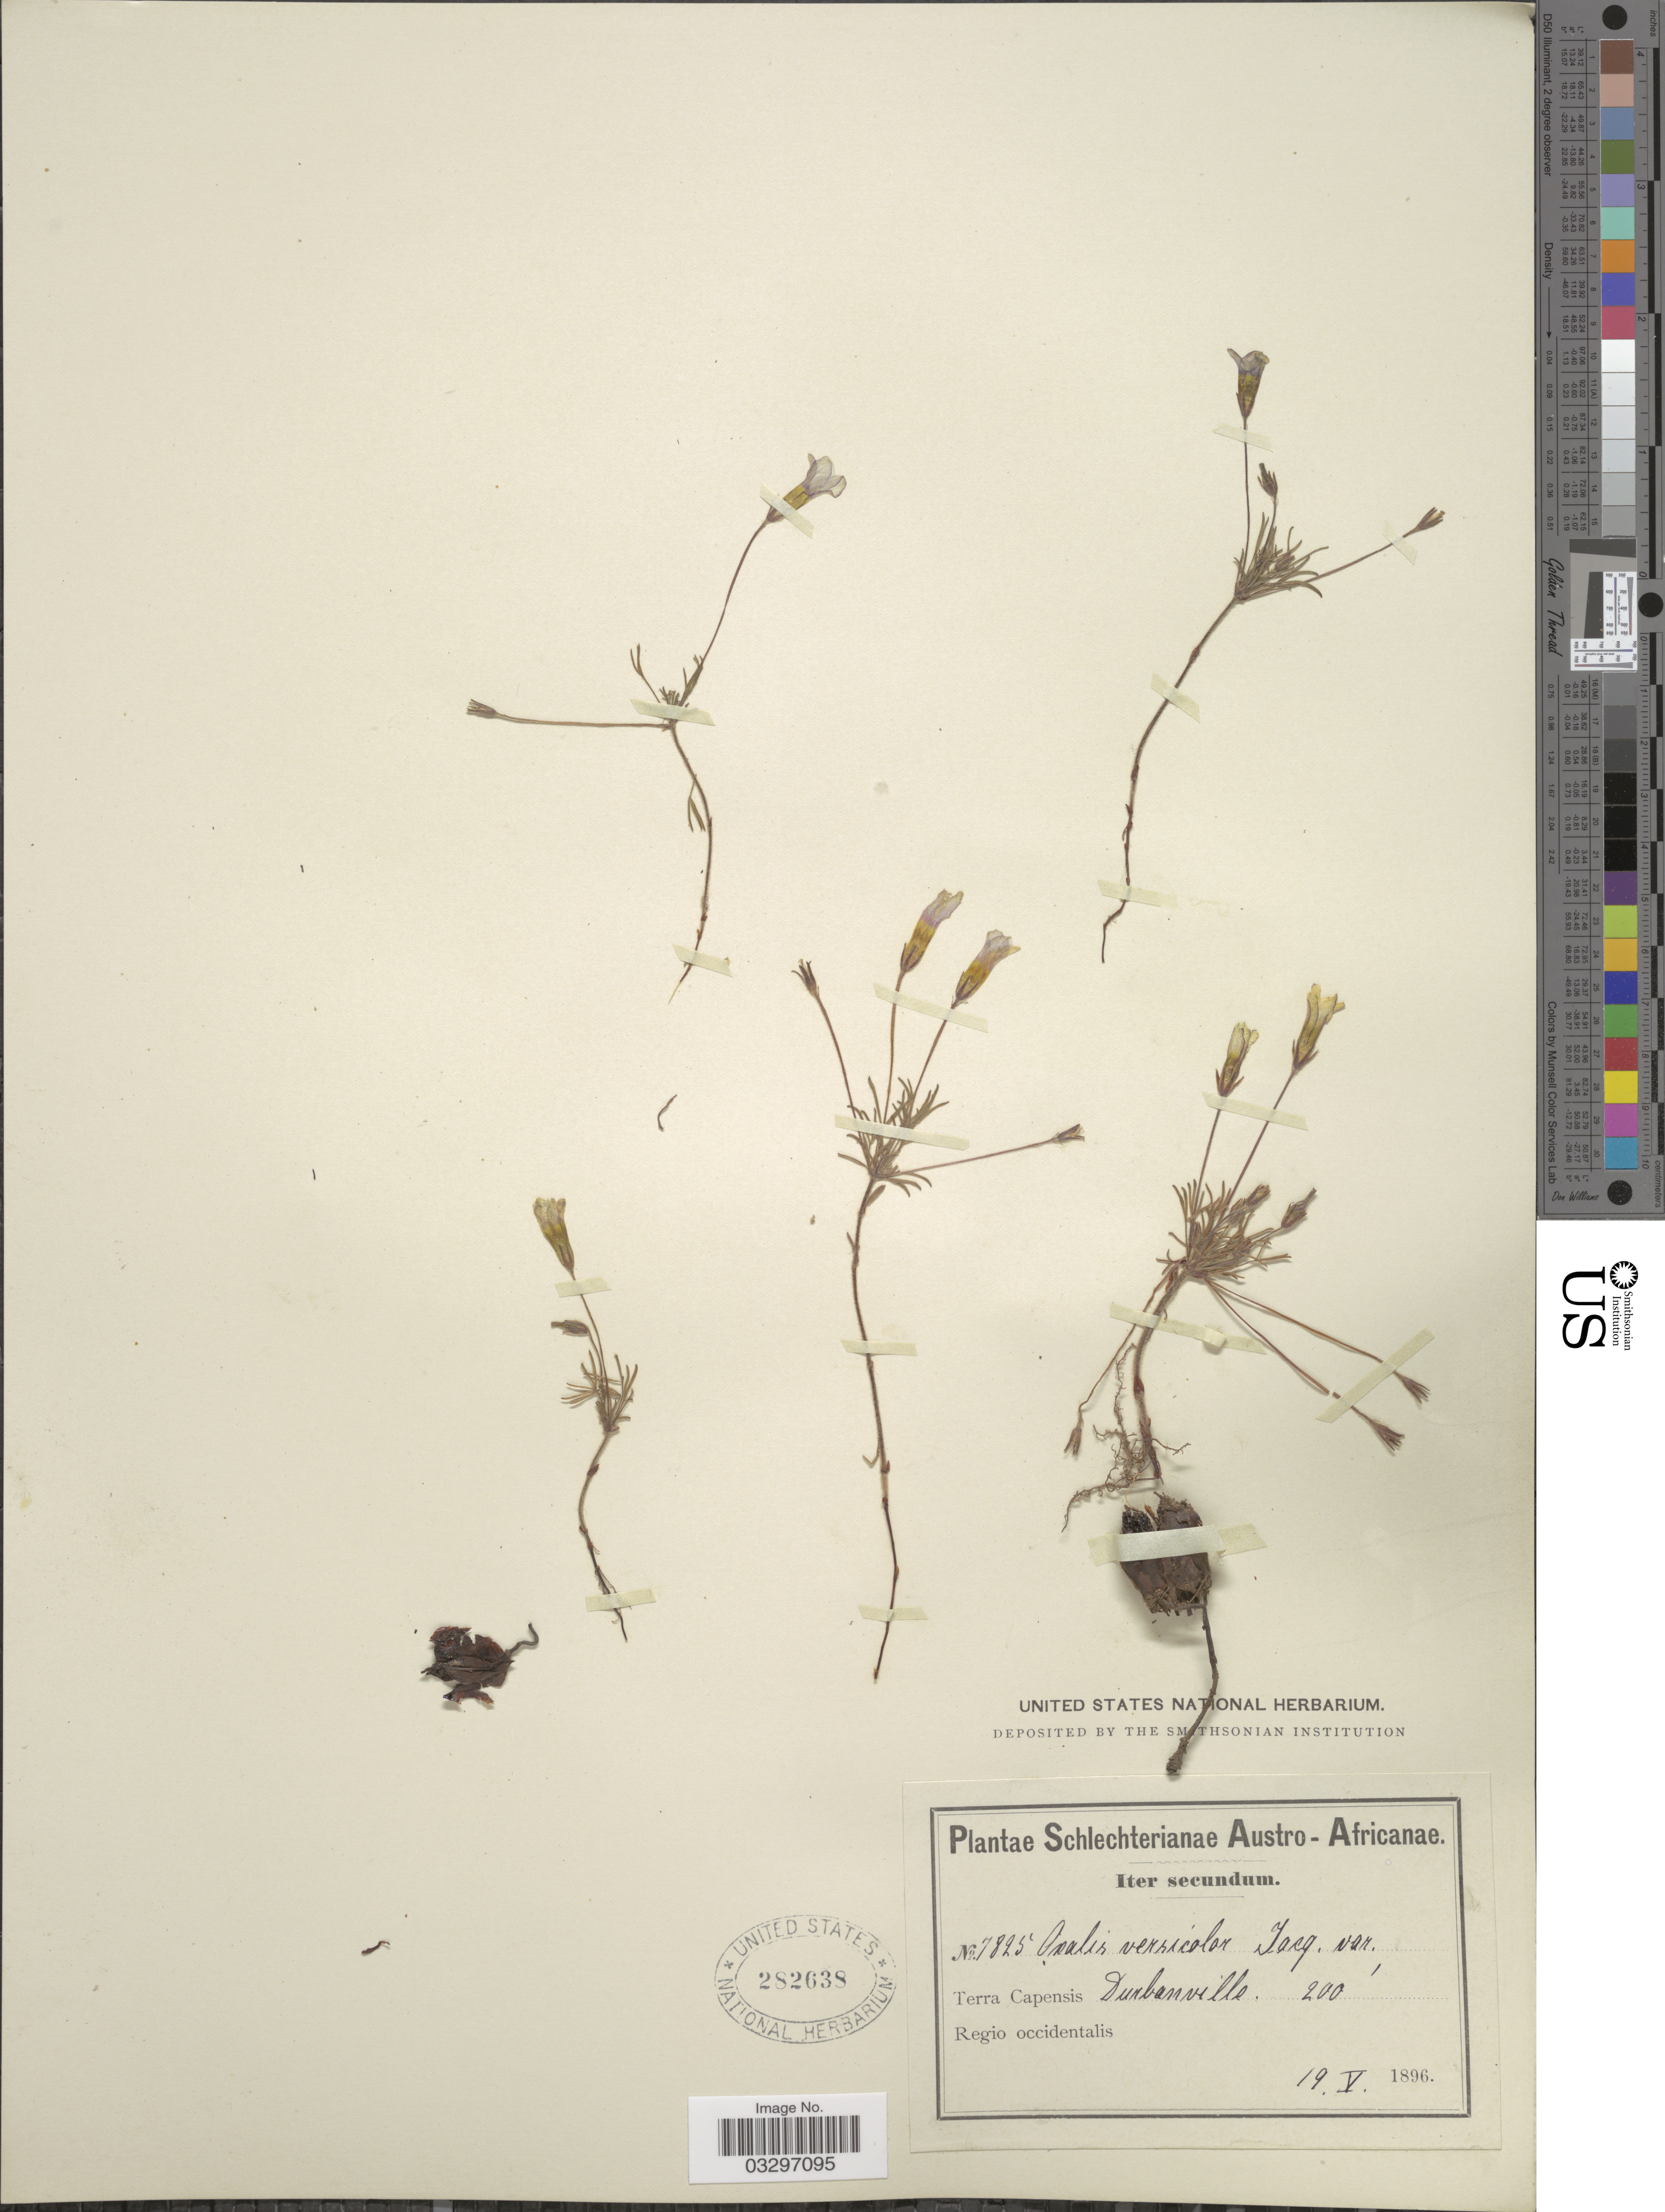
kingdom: Plantae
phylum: Tracheophyta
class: Magnoliopsida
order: Oxalidales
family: Oxalidaceae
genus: Oxalis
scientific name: Oxalis versicolor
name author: L.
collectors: Schlechter, --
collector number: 7825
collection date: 1896-05-19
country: South Africa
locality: Austro-Africanae, Terra Capensis Regio occidentalis, Durbanville.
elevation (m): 61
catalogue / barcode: US 282638